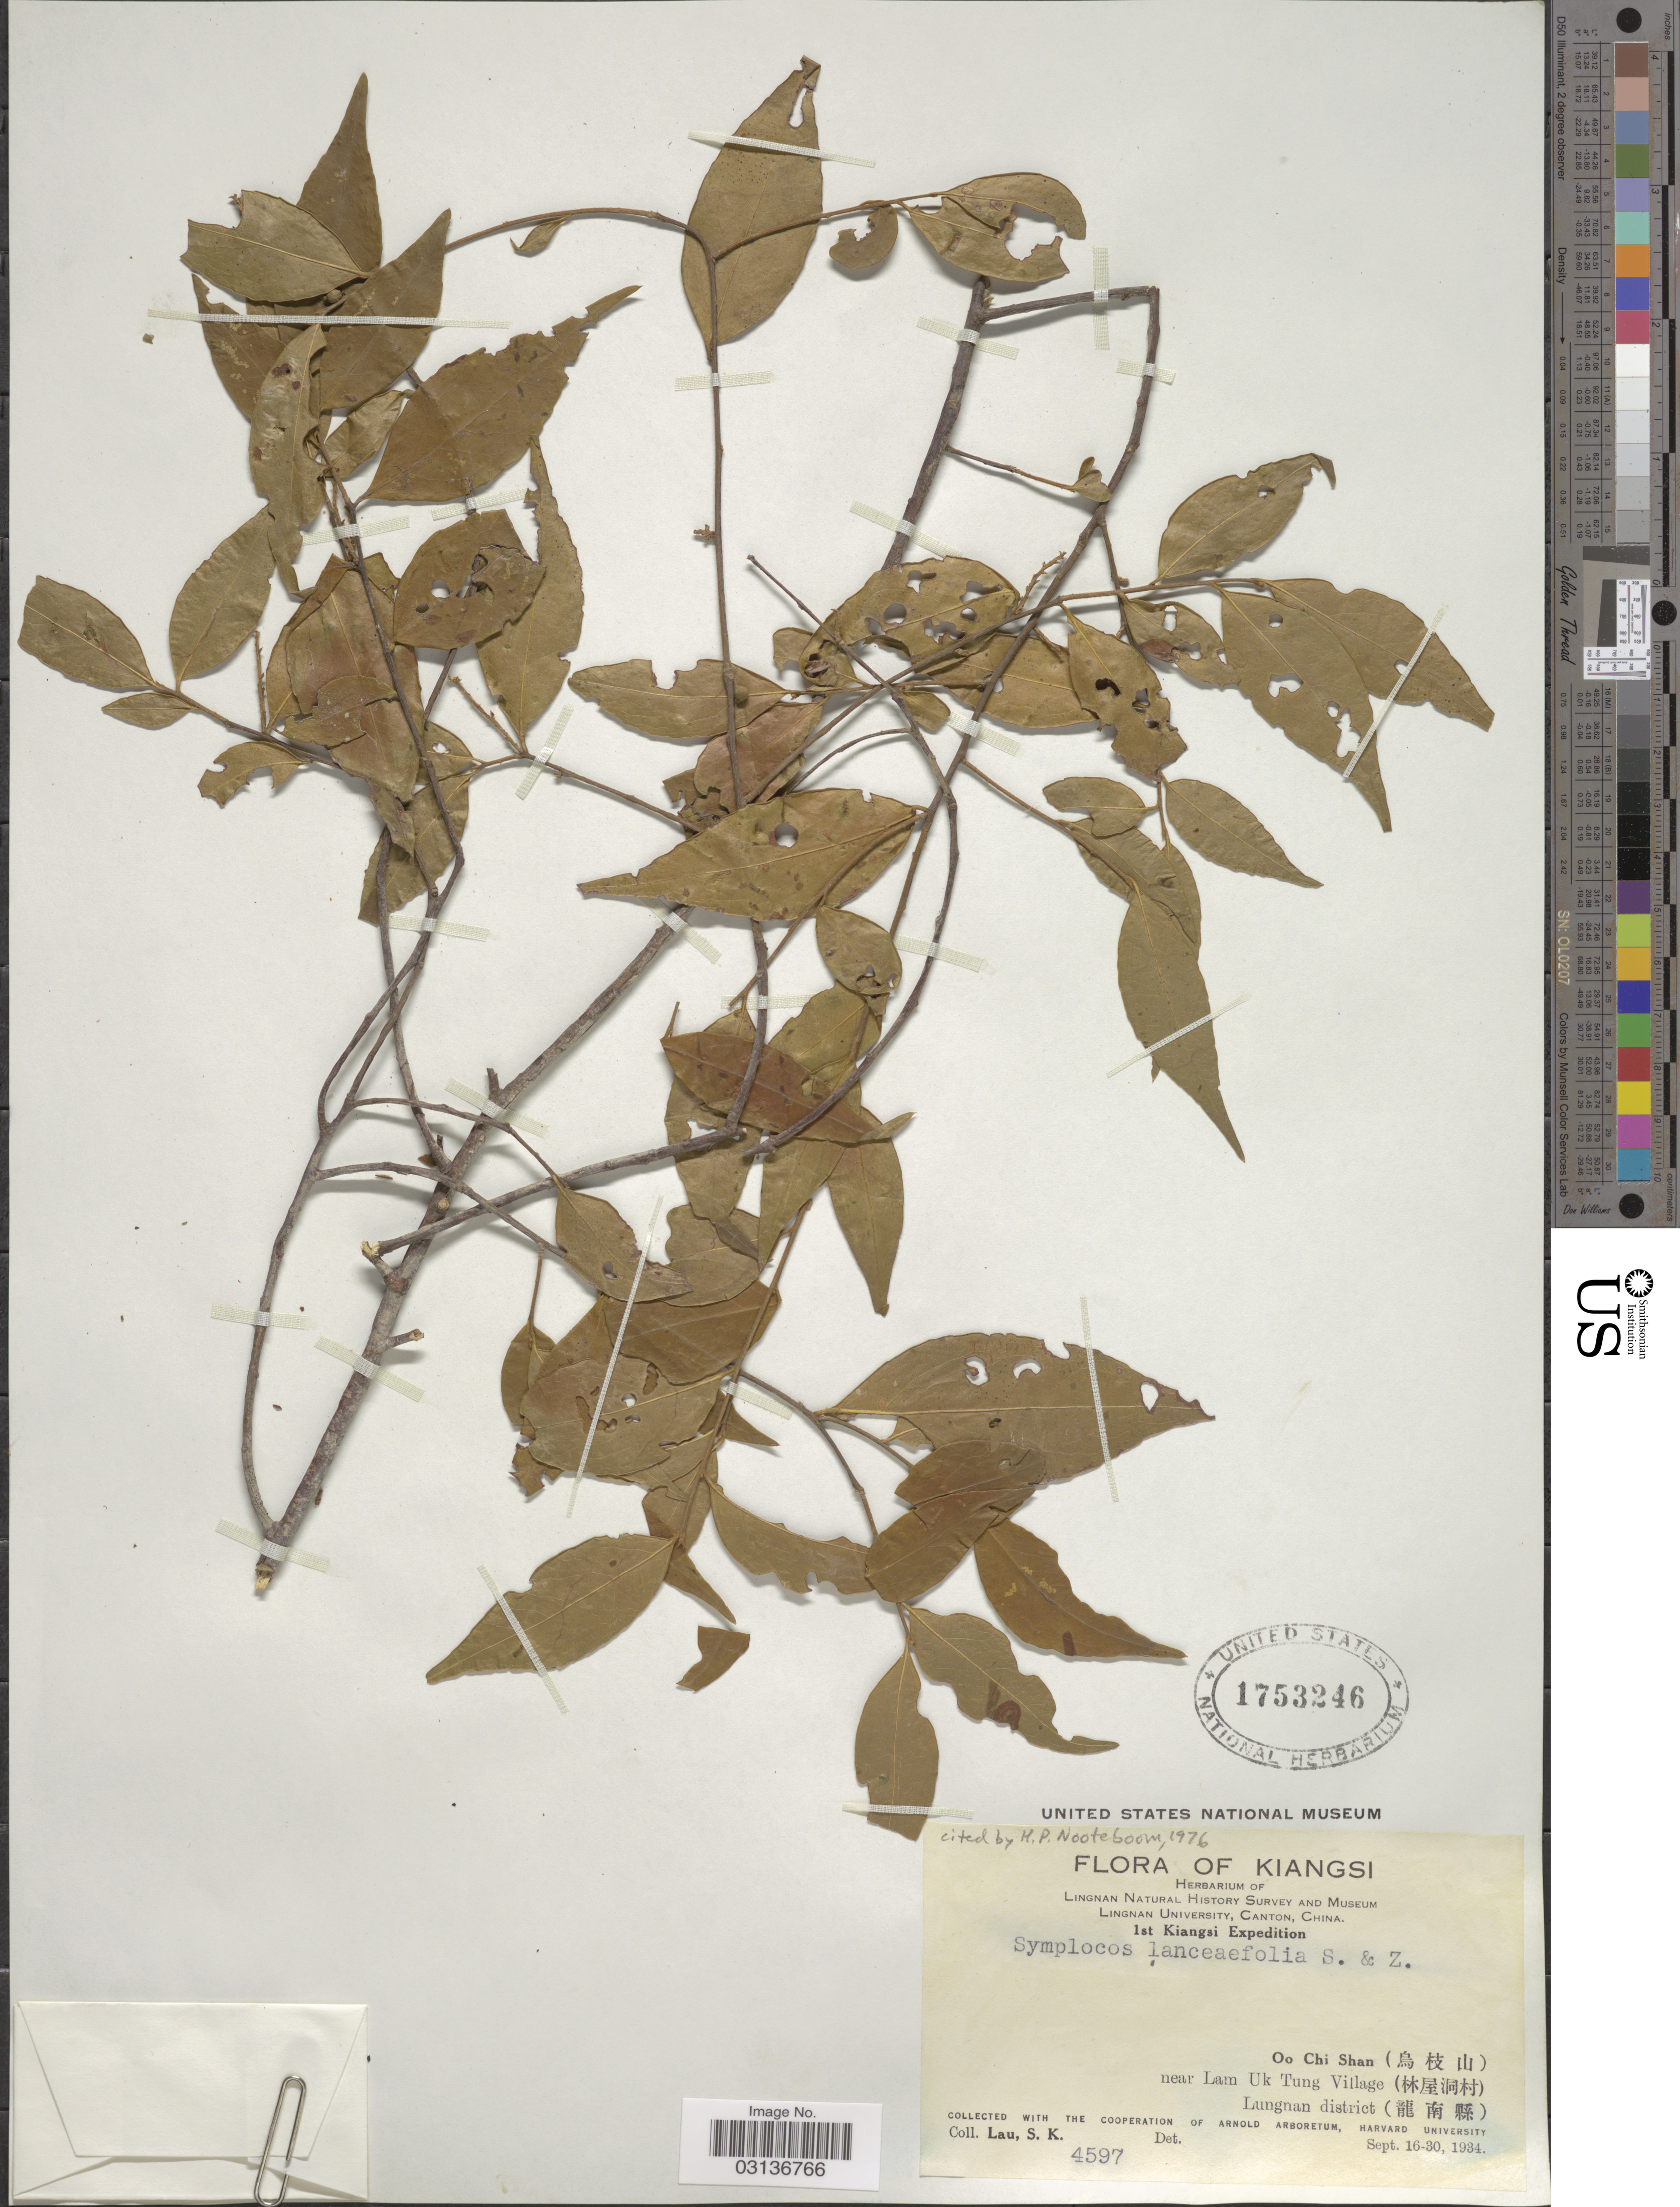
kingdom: Plantae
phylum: Tracheophyta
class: Magnoliopsida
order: Ericales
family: Symplocaceae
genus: Symplocos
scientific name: Symplocos lancifolia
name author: Siebert & Zucc.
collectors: S. K. Lau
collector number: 4597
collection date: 1934-09-16/1934-09-30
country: China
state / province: Jiangxi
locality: Kiangsi. Oo Chi Shan (X) near Lam Uk Tung Village (X) Lungnan district (X).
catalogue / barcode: US 1753246